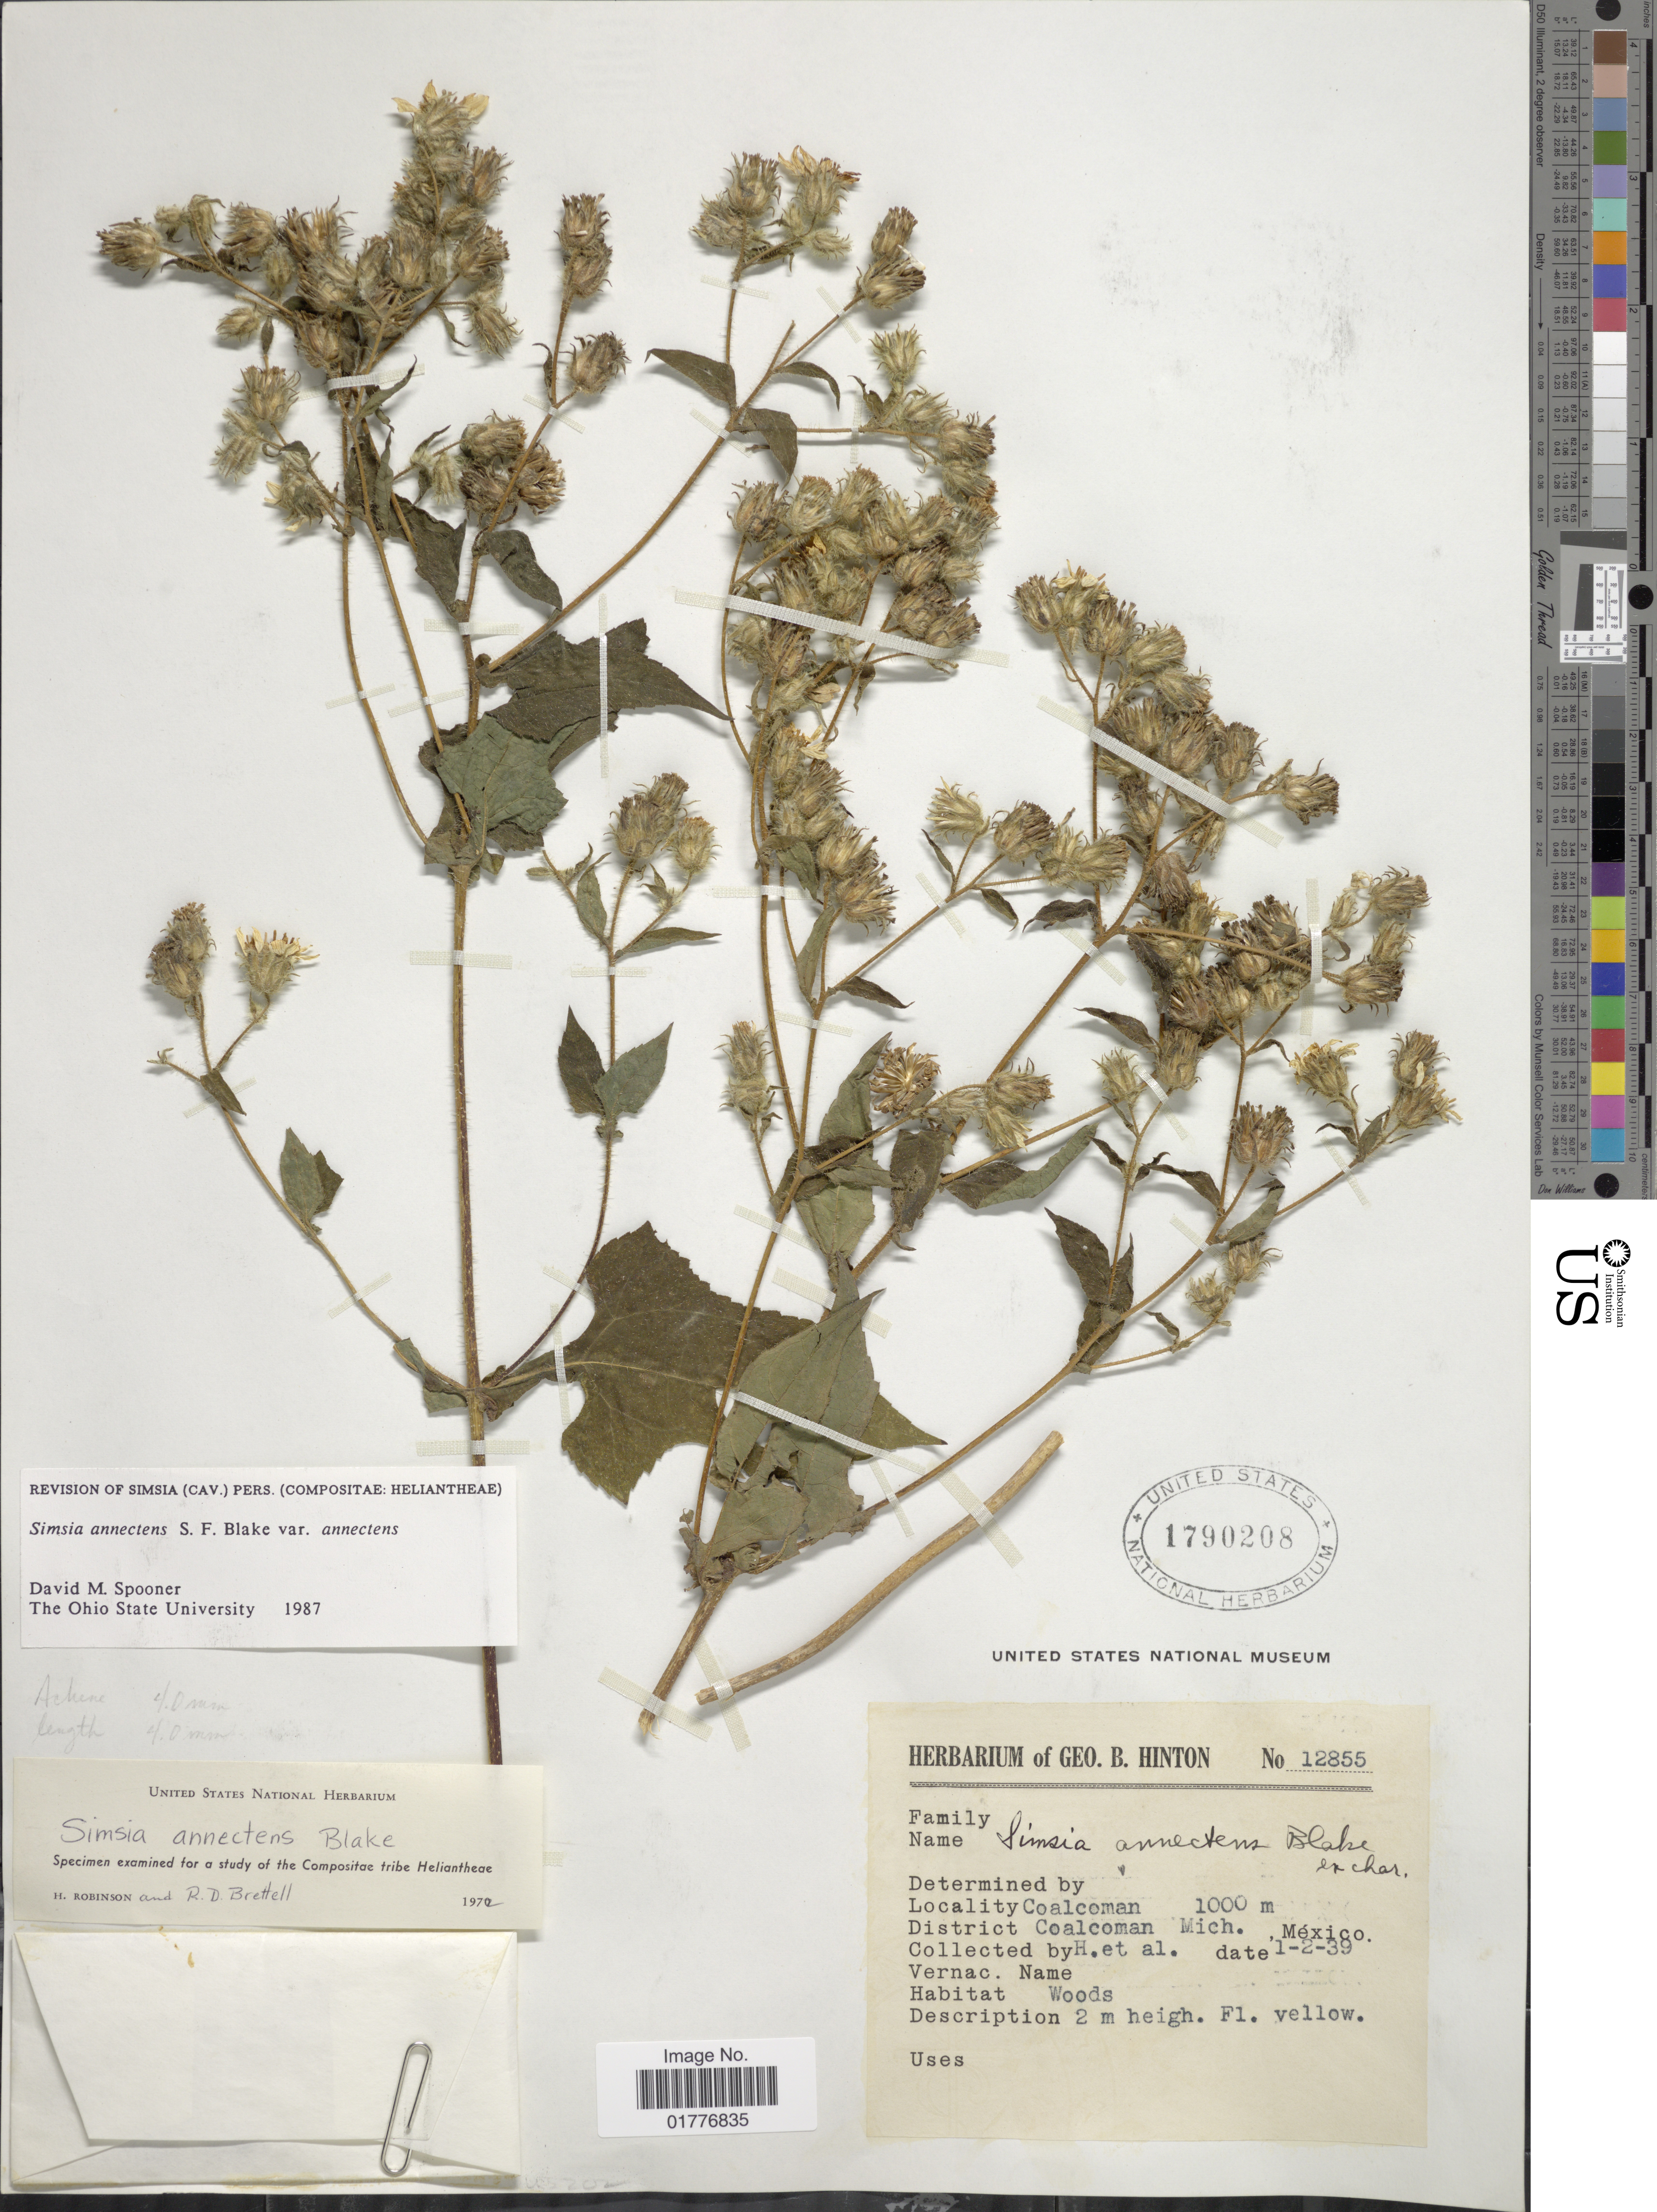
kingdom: Plantae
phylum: Tracheophyta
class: Magnoliopsida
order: Asterales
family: Asteraceae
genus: Simsia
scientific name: Simsia annectens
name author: S.F. Blake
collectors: G. B. Hinton & et al.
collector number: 12855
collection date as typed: Transcribed d/m/y: 1/2/39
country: Mexico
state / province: Michoacán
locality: Coalman, District Coalman Mich., Mexico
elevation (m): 1000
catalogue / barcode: US 1790208